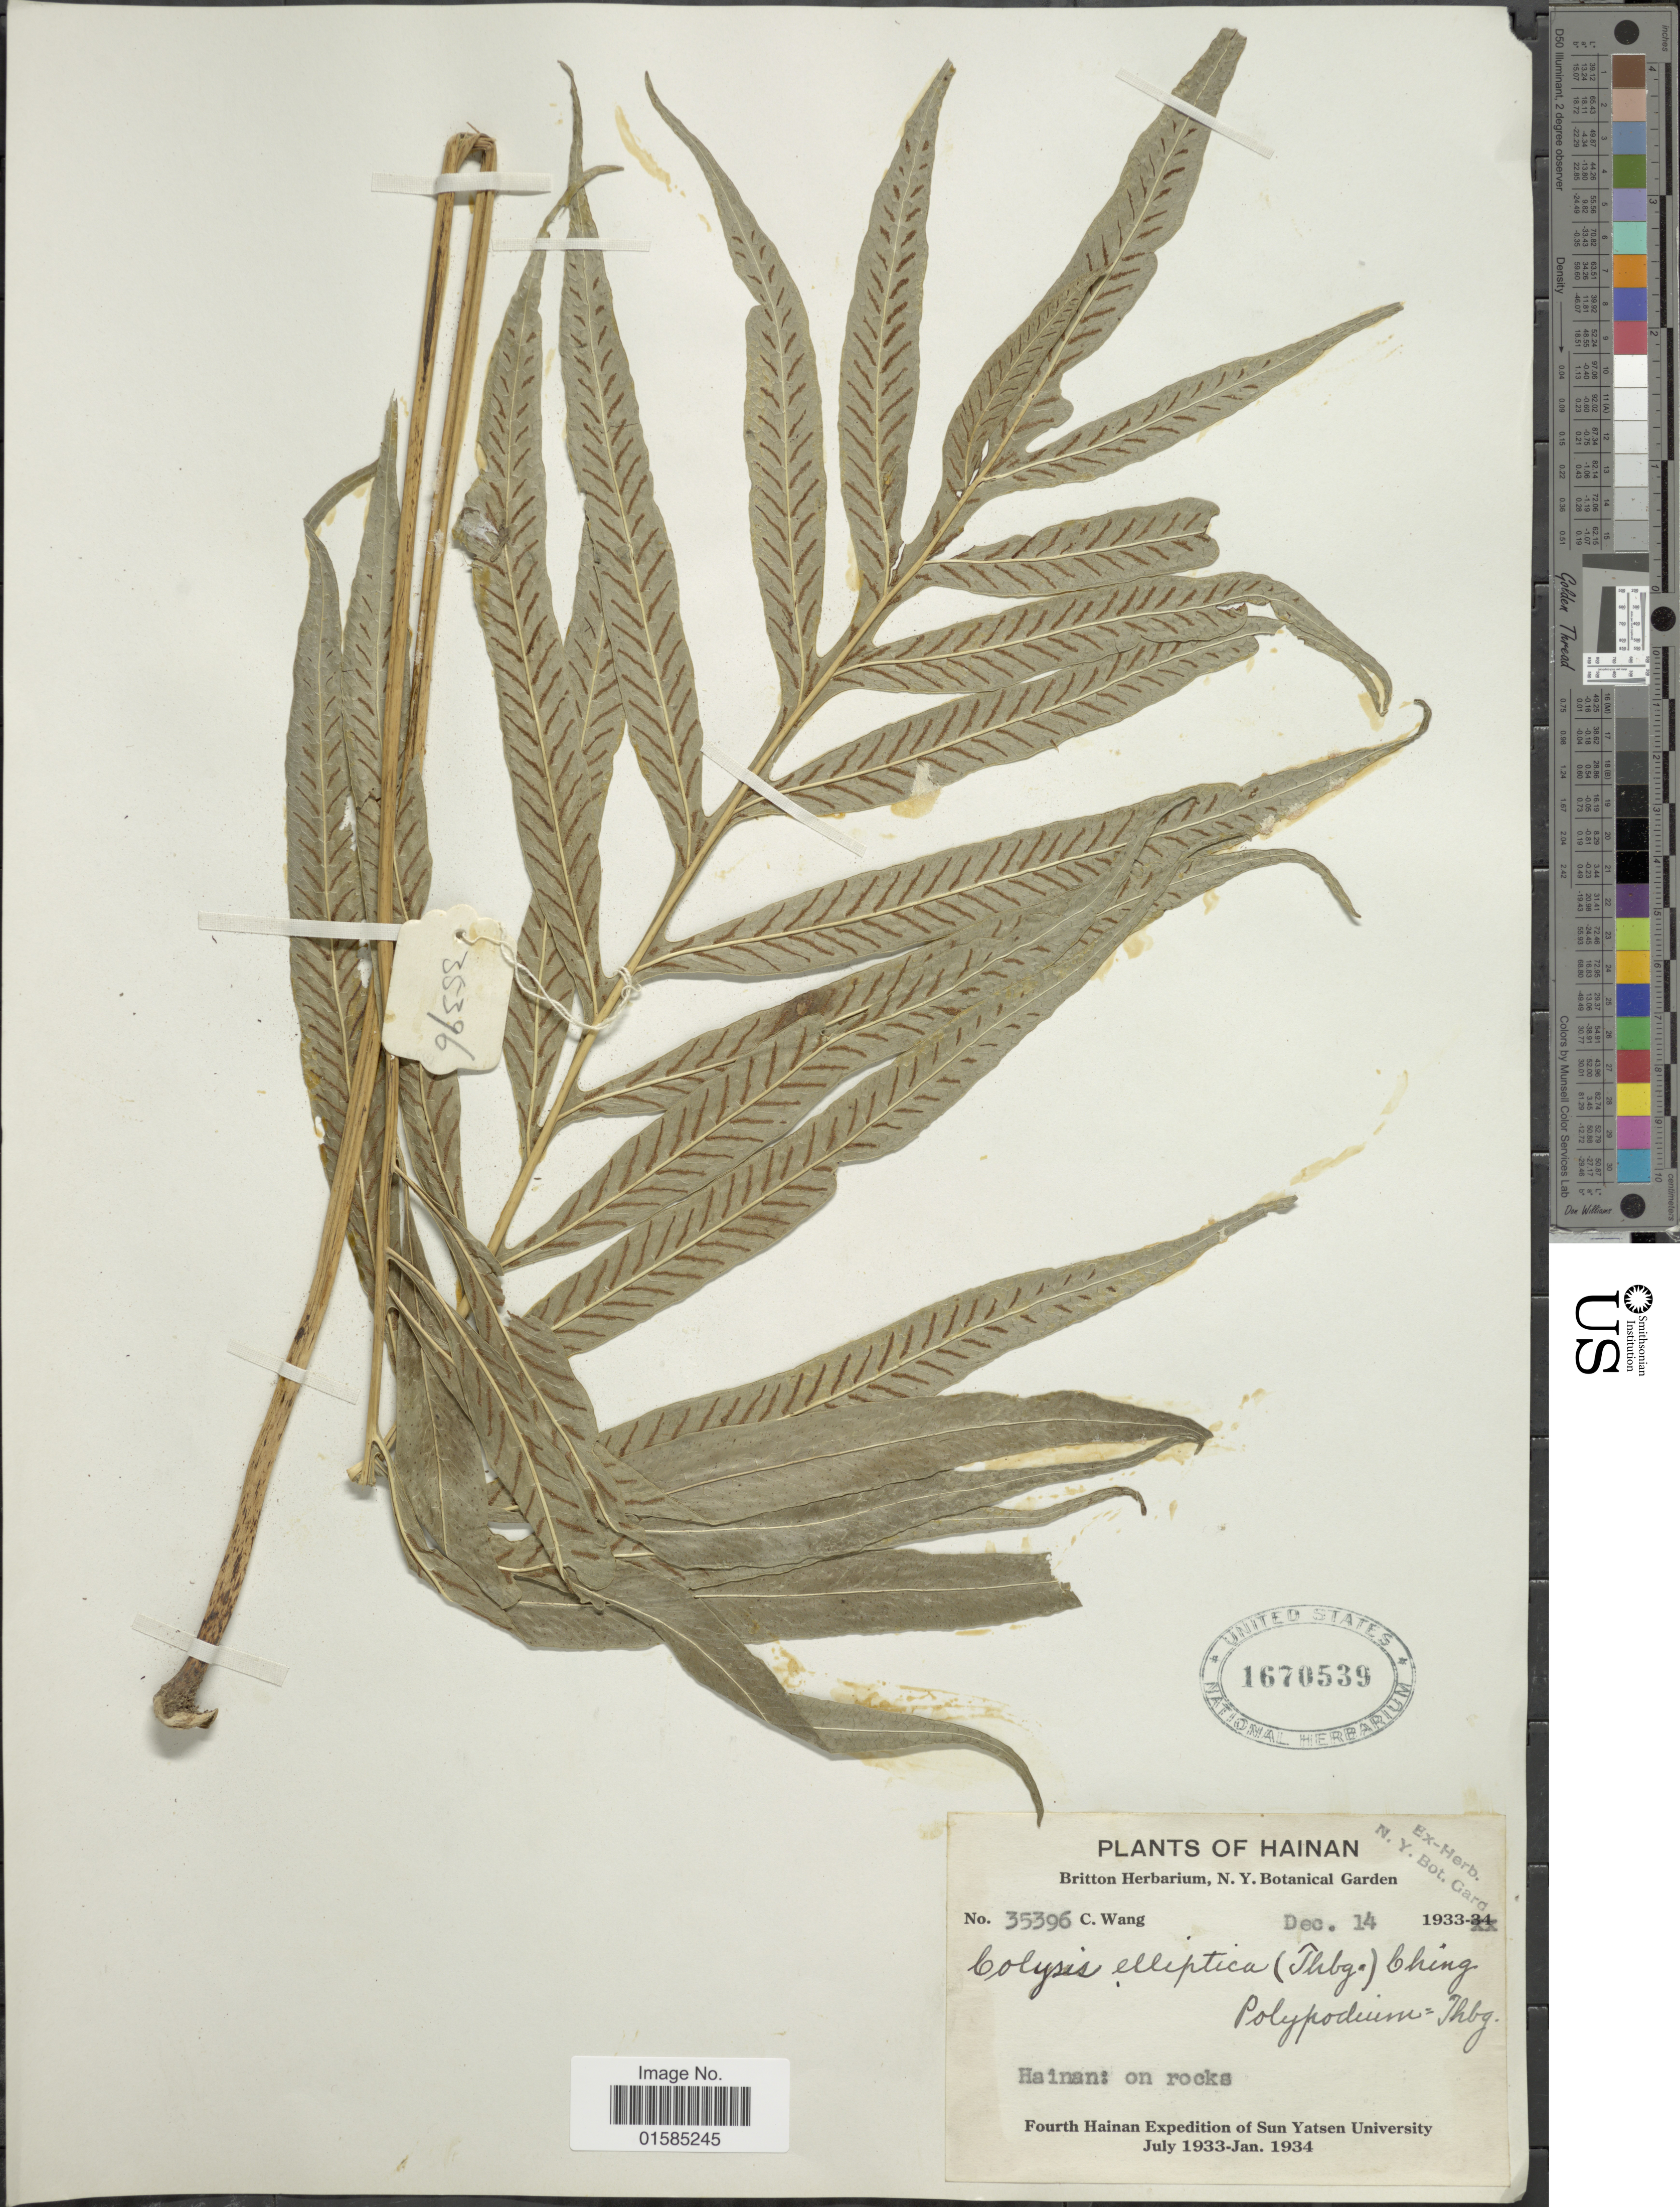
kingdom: Plantae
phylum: Tracheophyta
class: Polypodiopsida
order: Polypodiales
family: Polypodiaceae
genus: Leptochilus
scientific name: Leptochilus ellipticus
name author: (Thunb.) Noot.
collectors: C. Wang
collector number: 35396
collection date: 1933-12-14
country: China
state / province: Hainan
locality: Hainan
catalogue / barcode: US 1670539